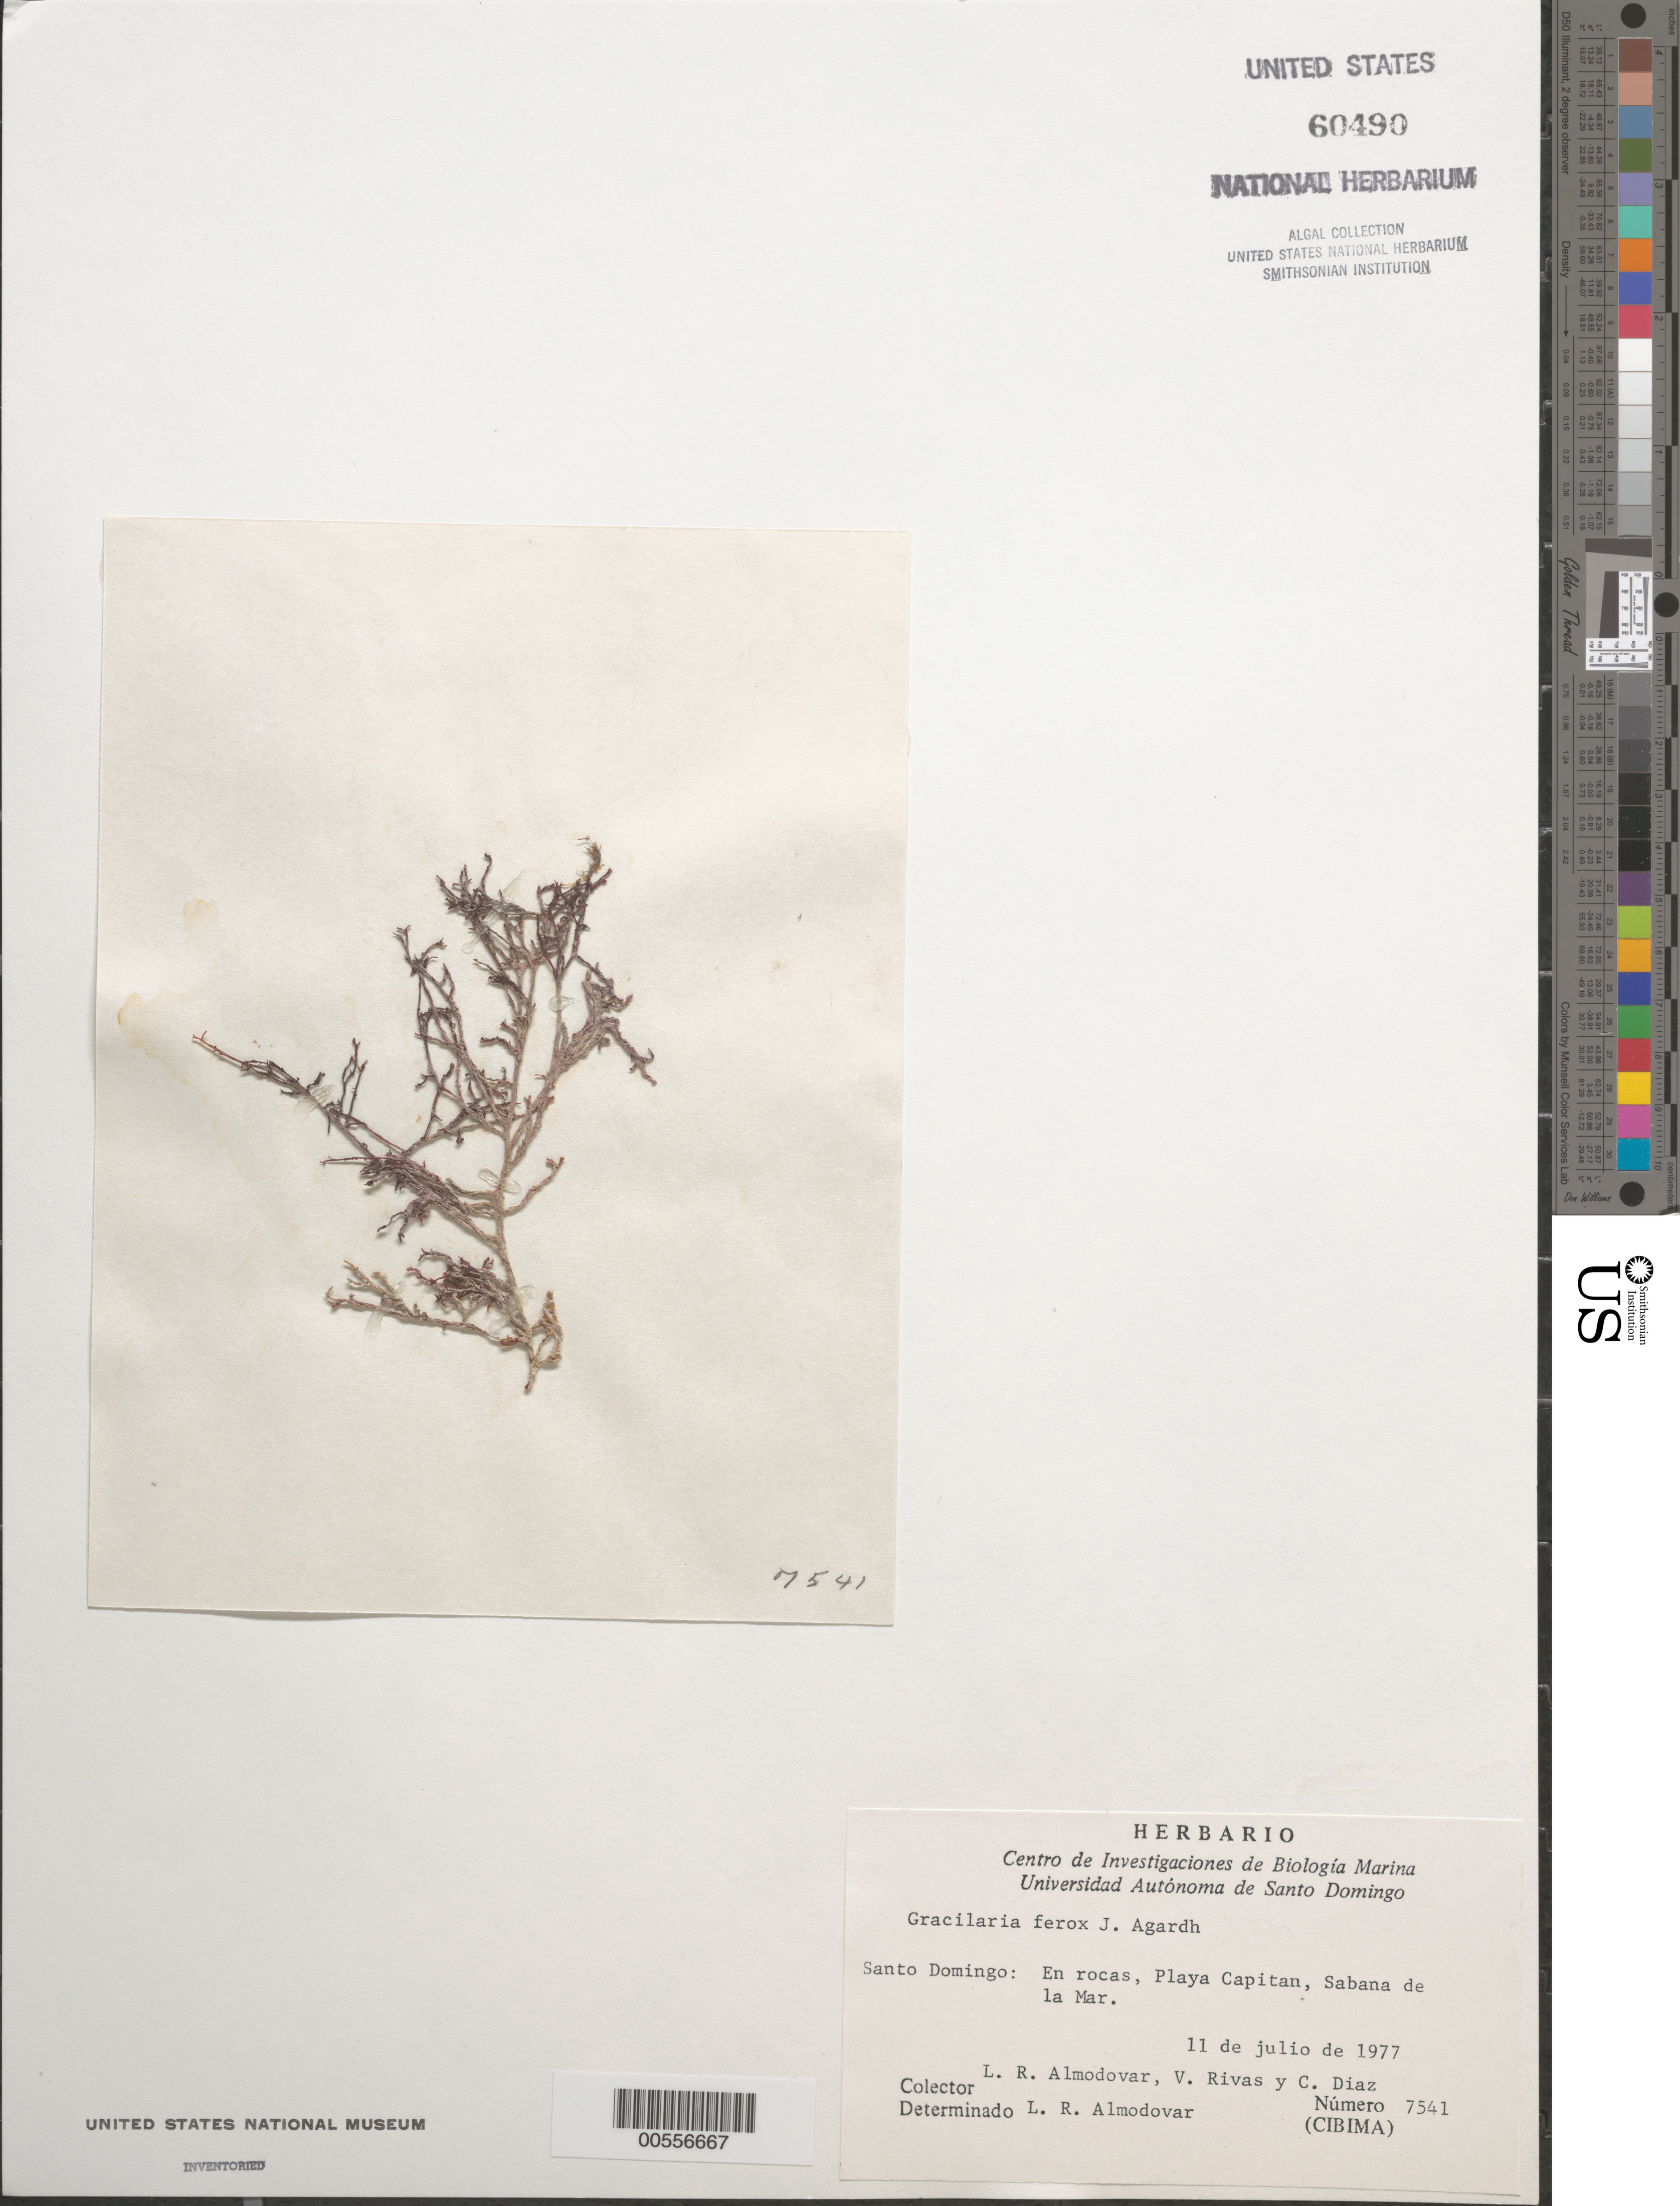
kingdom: Plantae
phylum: Rhodophyta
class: Florideophyceae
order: Gracilariales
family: Gracilariaceae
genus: Gracilaria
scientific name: Gracilaria ferox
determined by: Almodovar, L. R.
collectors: L. Almodovar, V. Rivas & C. Díaz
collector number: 7541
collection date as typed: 11 Jul 1977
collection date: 1977-07-11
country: Dominican Republic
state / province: El Seibo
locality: Playa Capitan, Sabana de la Mar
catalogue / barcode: US 60490